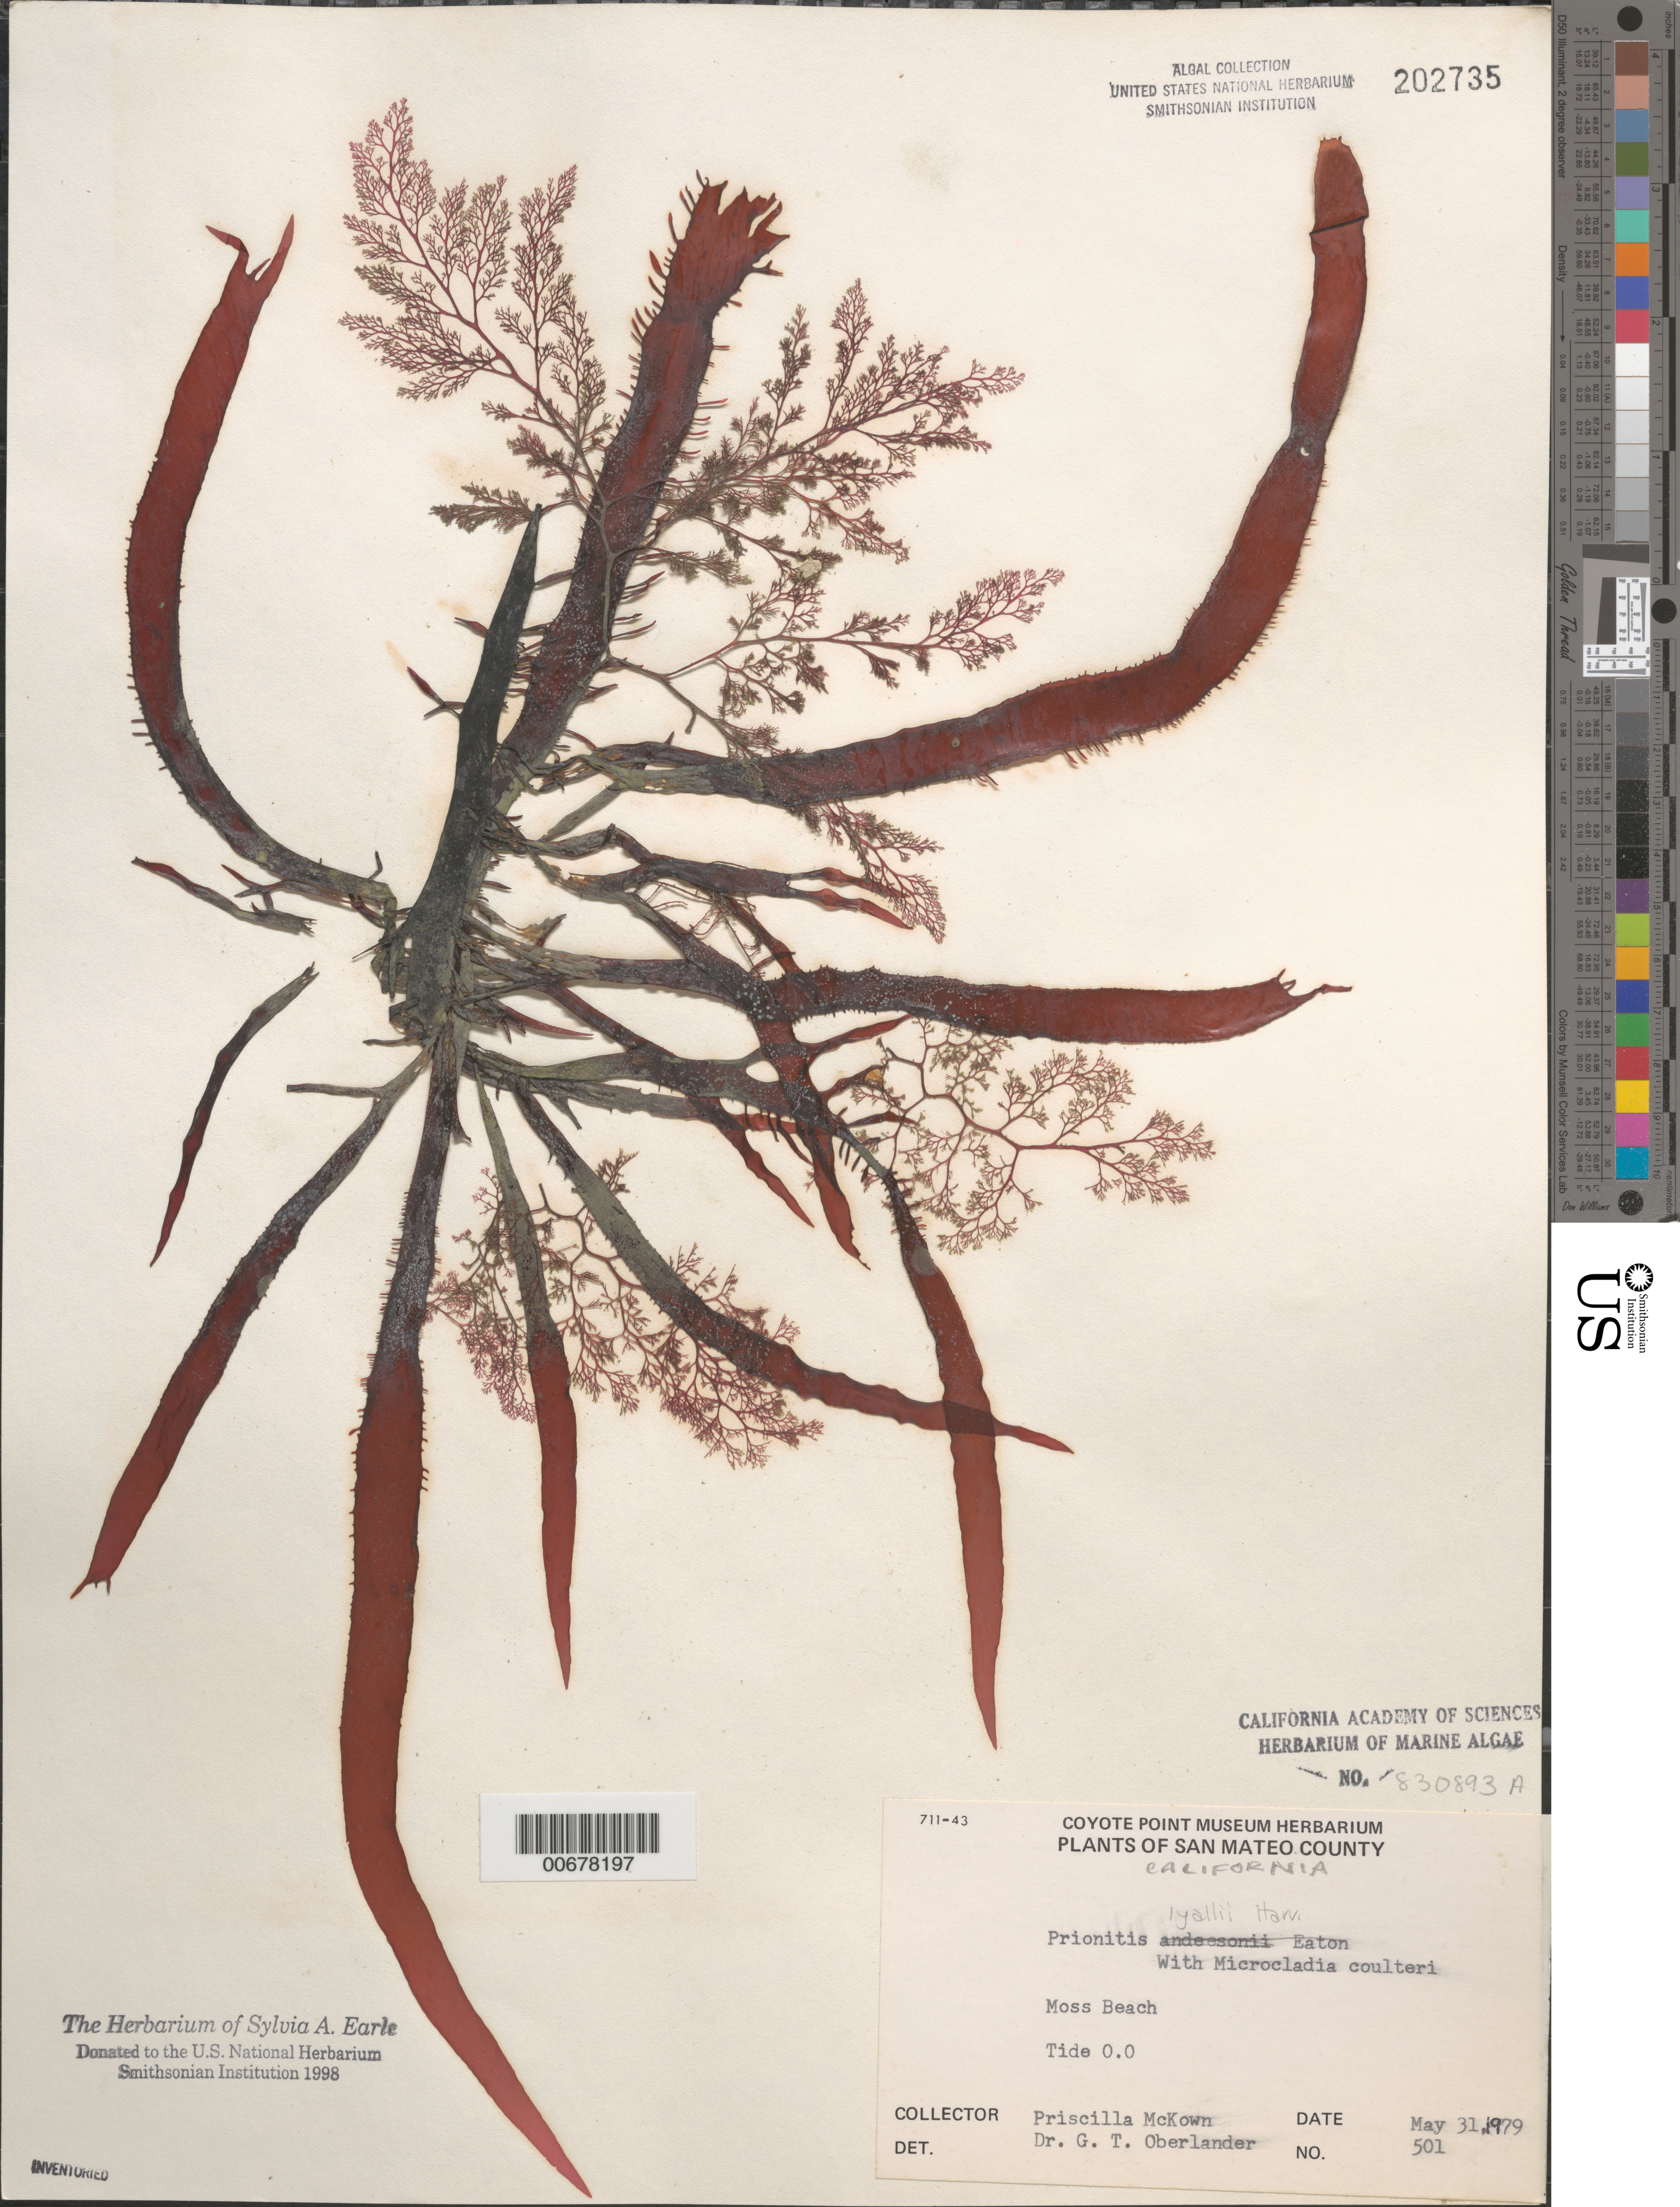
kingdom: Plantae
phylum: Rhodophyta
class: Florideophyceae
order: Cryptonemiales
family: Cryptonemiaceae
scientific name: Prionitis sternbergii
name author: (C. Agardh) J. Agardh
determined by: Algae name updating Project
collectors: P. McKown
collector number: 501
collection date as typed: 31 May 1979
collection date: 1979-05-31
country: United States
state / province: California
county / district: San Mateo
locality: Moss Beach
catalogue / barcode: US 202735